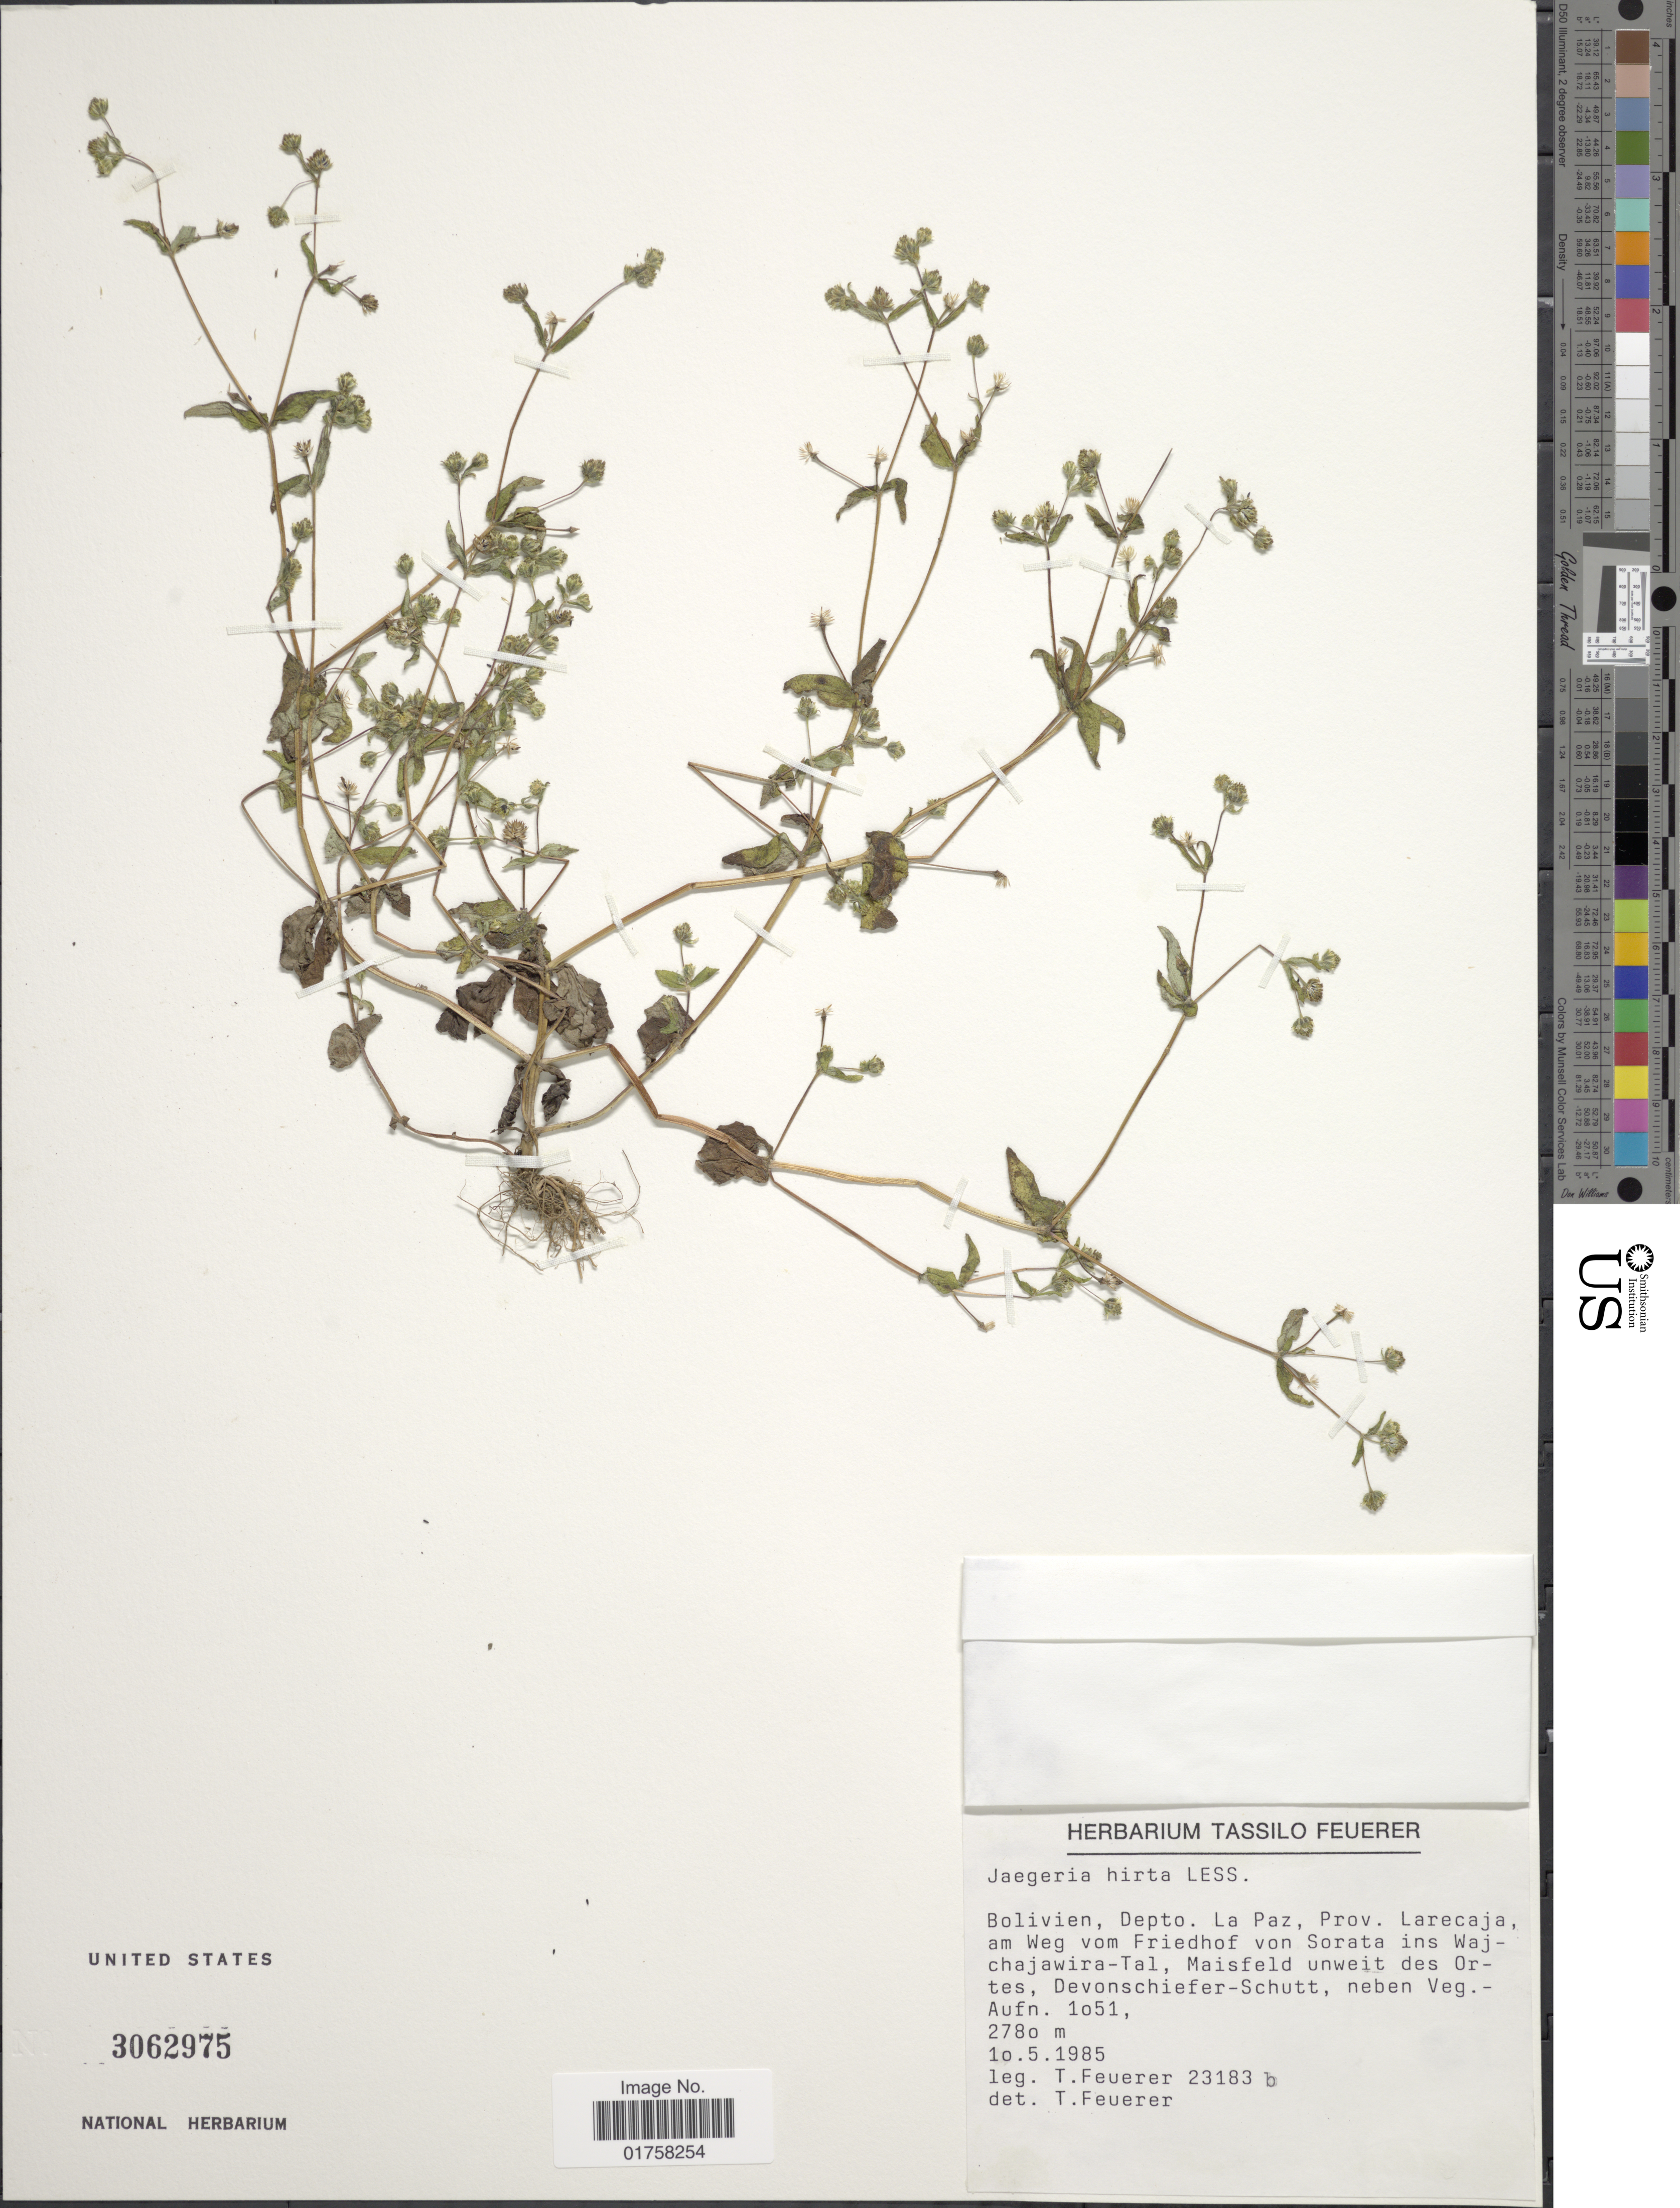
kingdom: Plantae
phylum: Tracheophyta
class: Magnoliopsida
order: Asterales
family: Asteraceae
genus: Jaegeria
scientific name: Jaegeria hirta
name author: (Lag.) Less.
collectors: T. Feuerer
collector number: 23183b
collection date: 1985-05-10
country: Bolivia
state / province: La Paz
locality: Prov. Larecaja, am Weg vom Friedhof von Sorata ins Wajchajawira-Tal, Maisfield unweit des Ortes, Devonschiefer-Schutt, neben Veg. - Aufn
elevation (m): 2780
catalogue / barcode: US 3062975